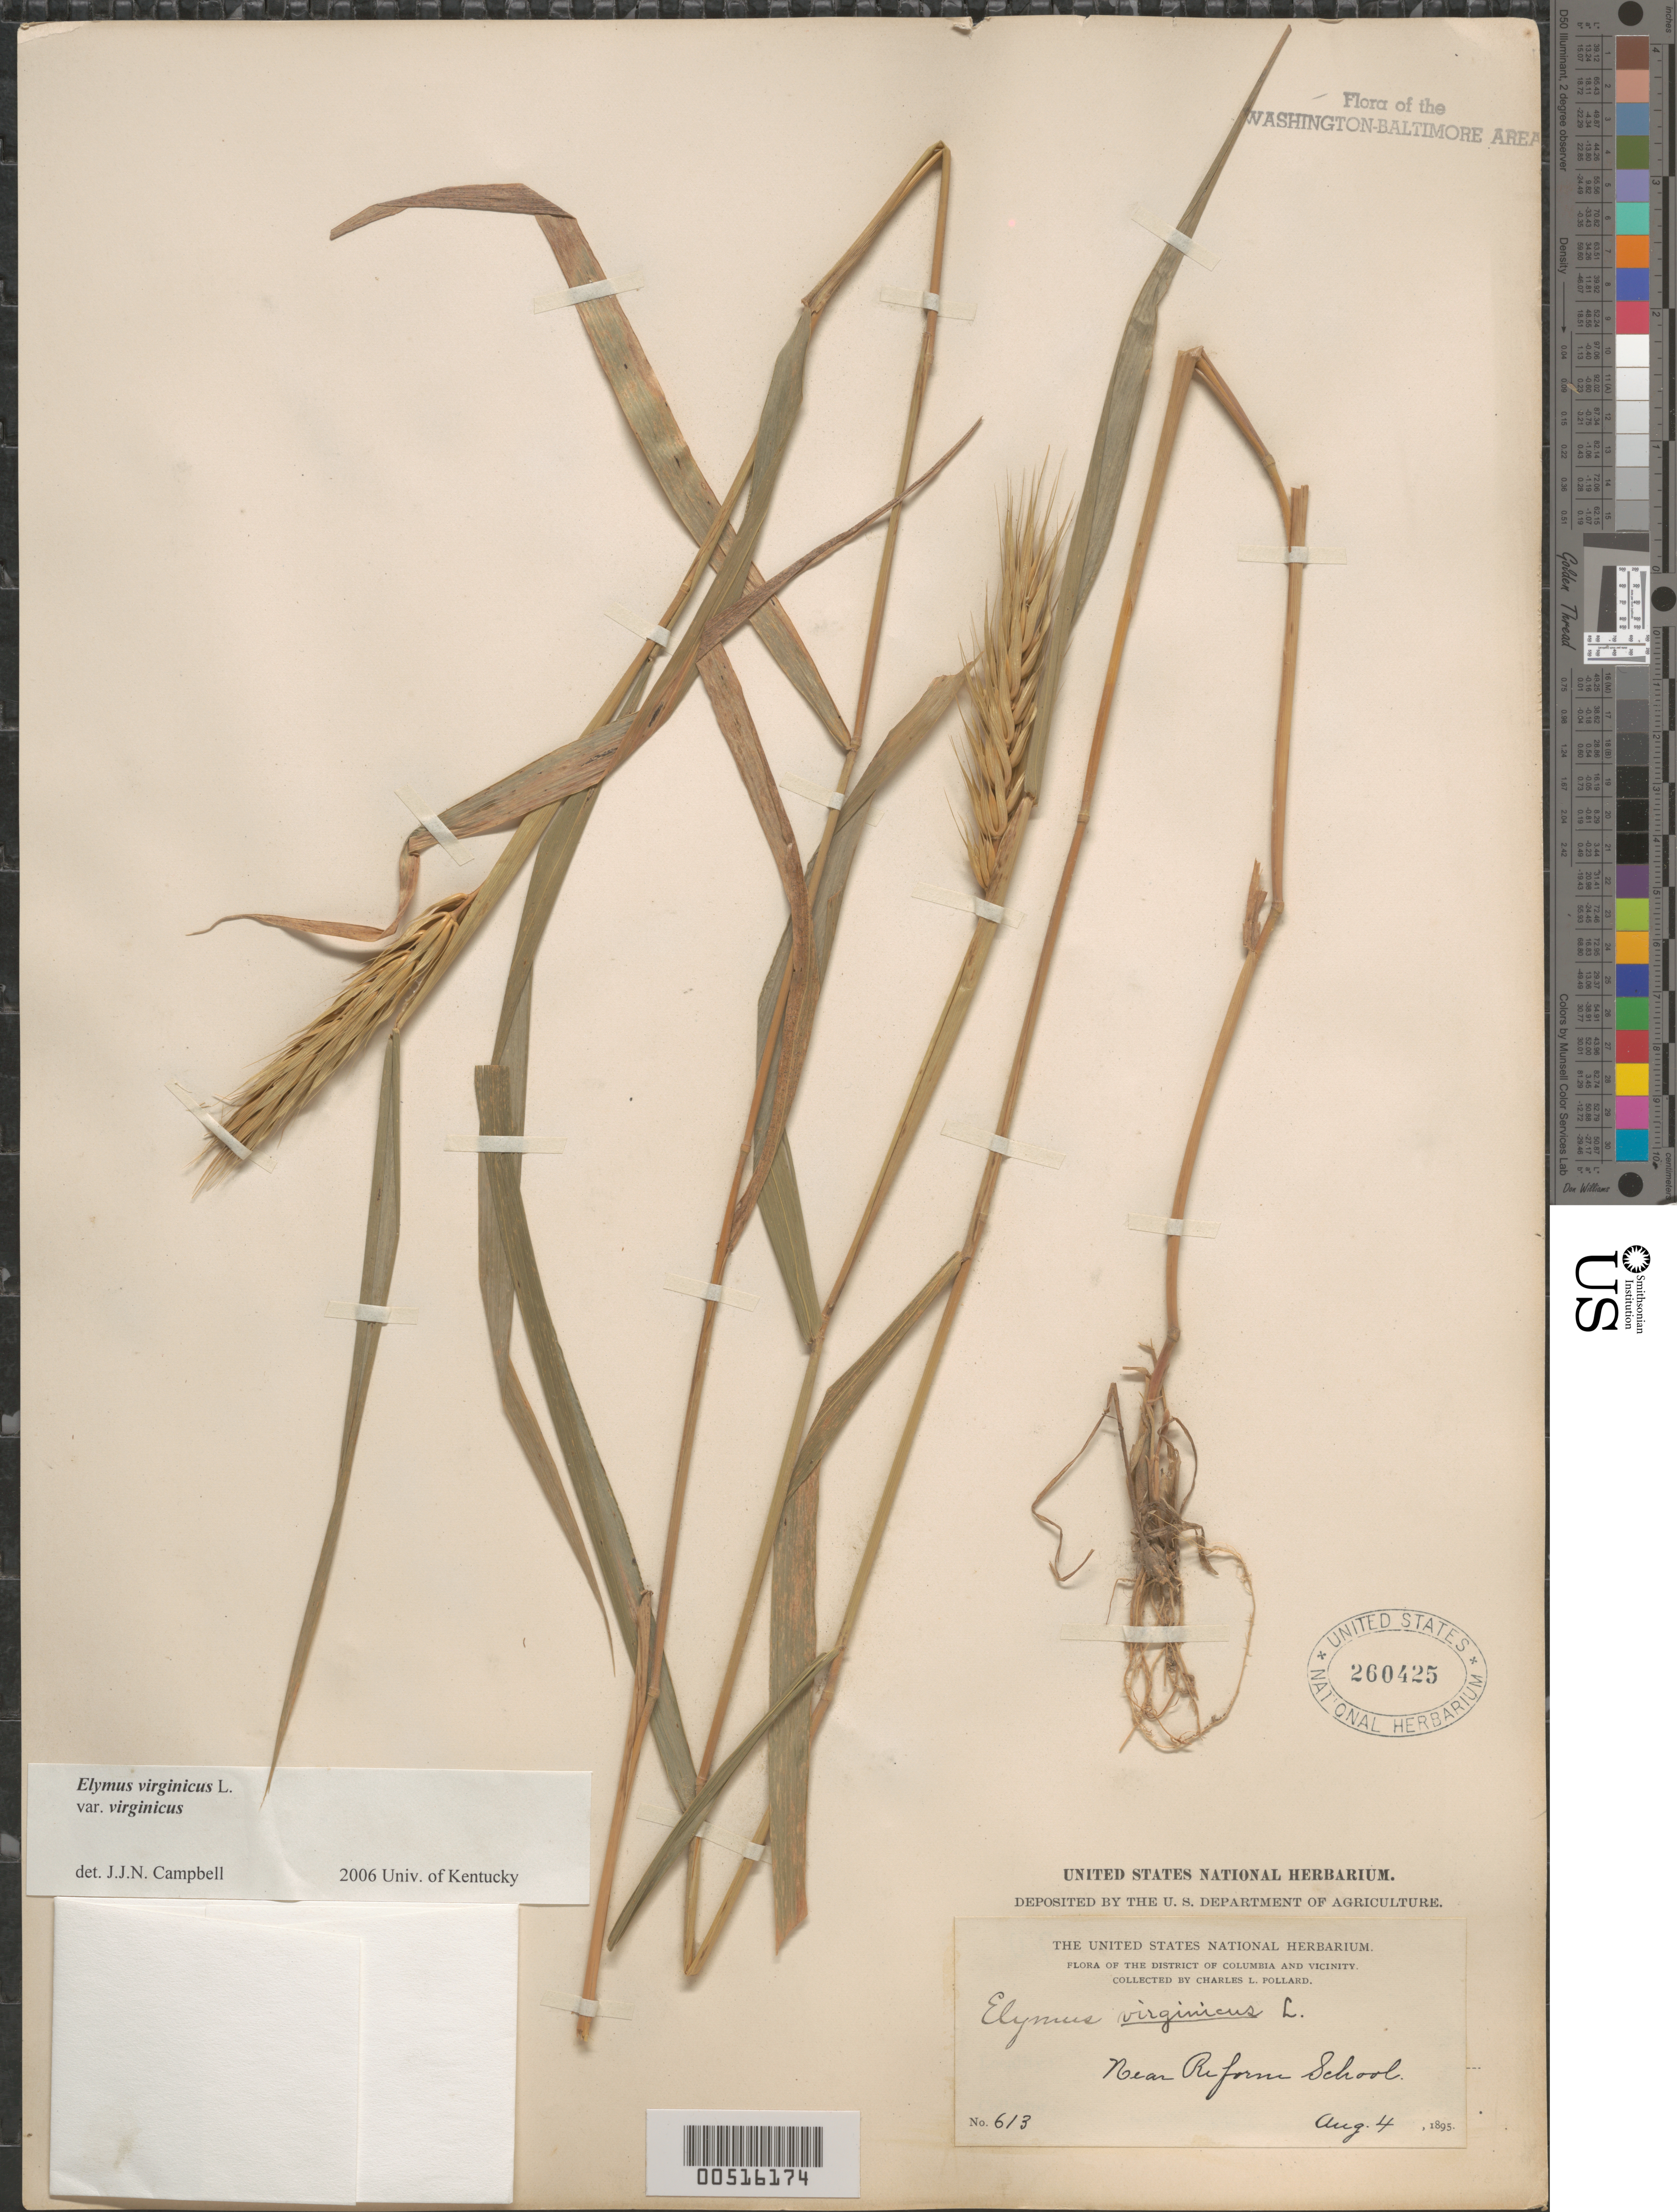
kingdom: Plantae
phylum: Tracheophyta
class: Liliopsida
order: Poales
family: Poaceae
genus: Elymus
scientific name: Elymus virginicus var. virginicus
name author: L.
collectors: C. L. Pollard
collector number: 613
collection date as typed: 04 Aug 1895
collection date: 1895-08-04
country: United States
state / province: District of Columbia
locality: Reform School vicinity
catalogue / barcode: US 260425